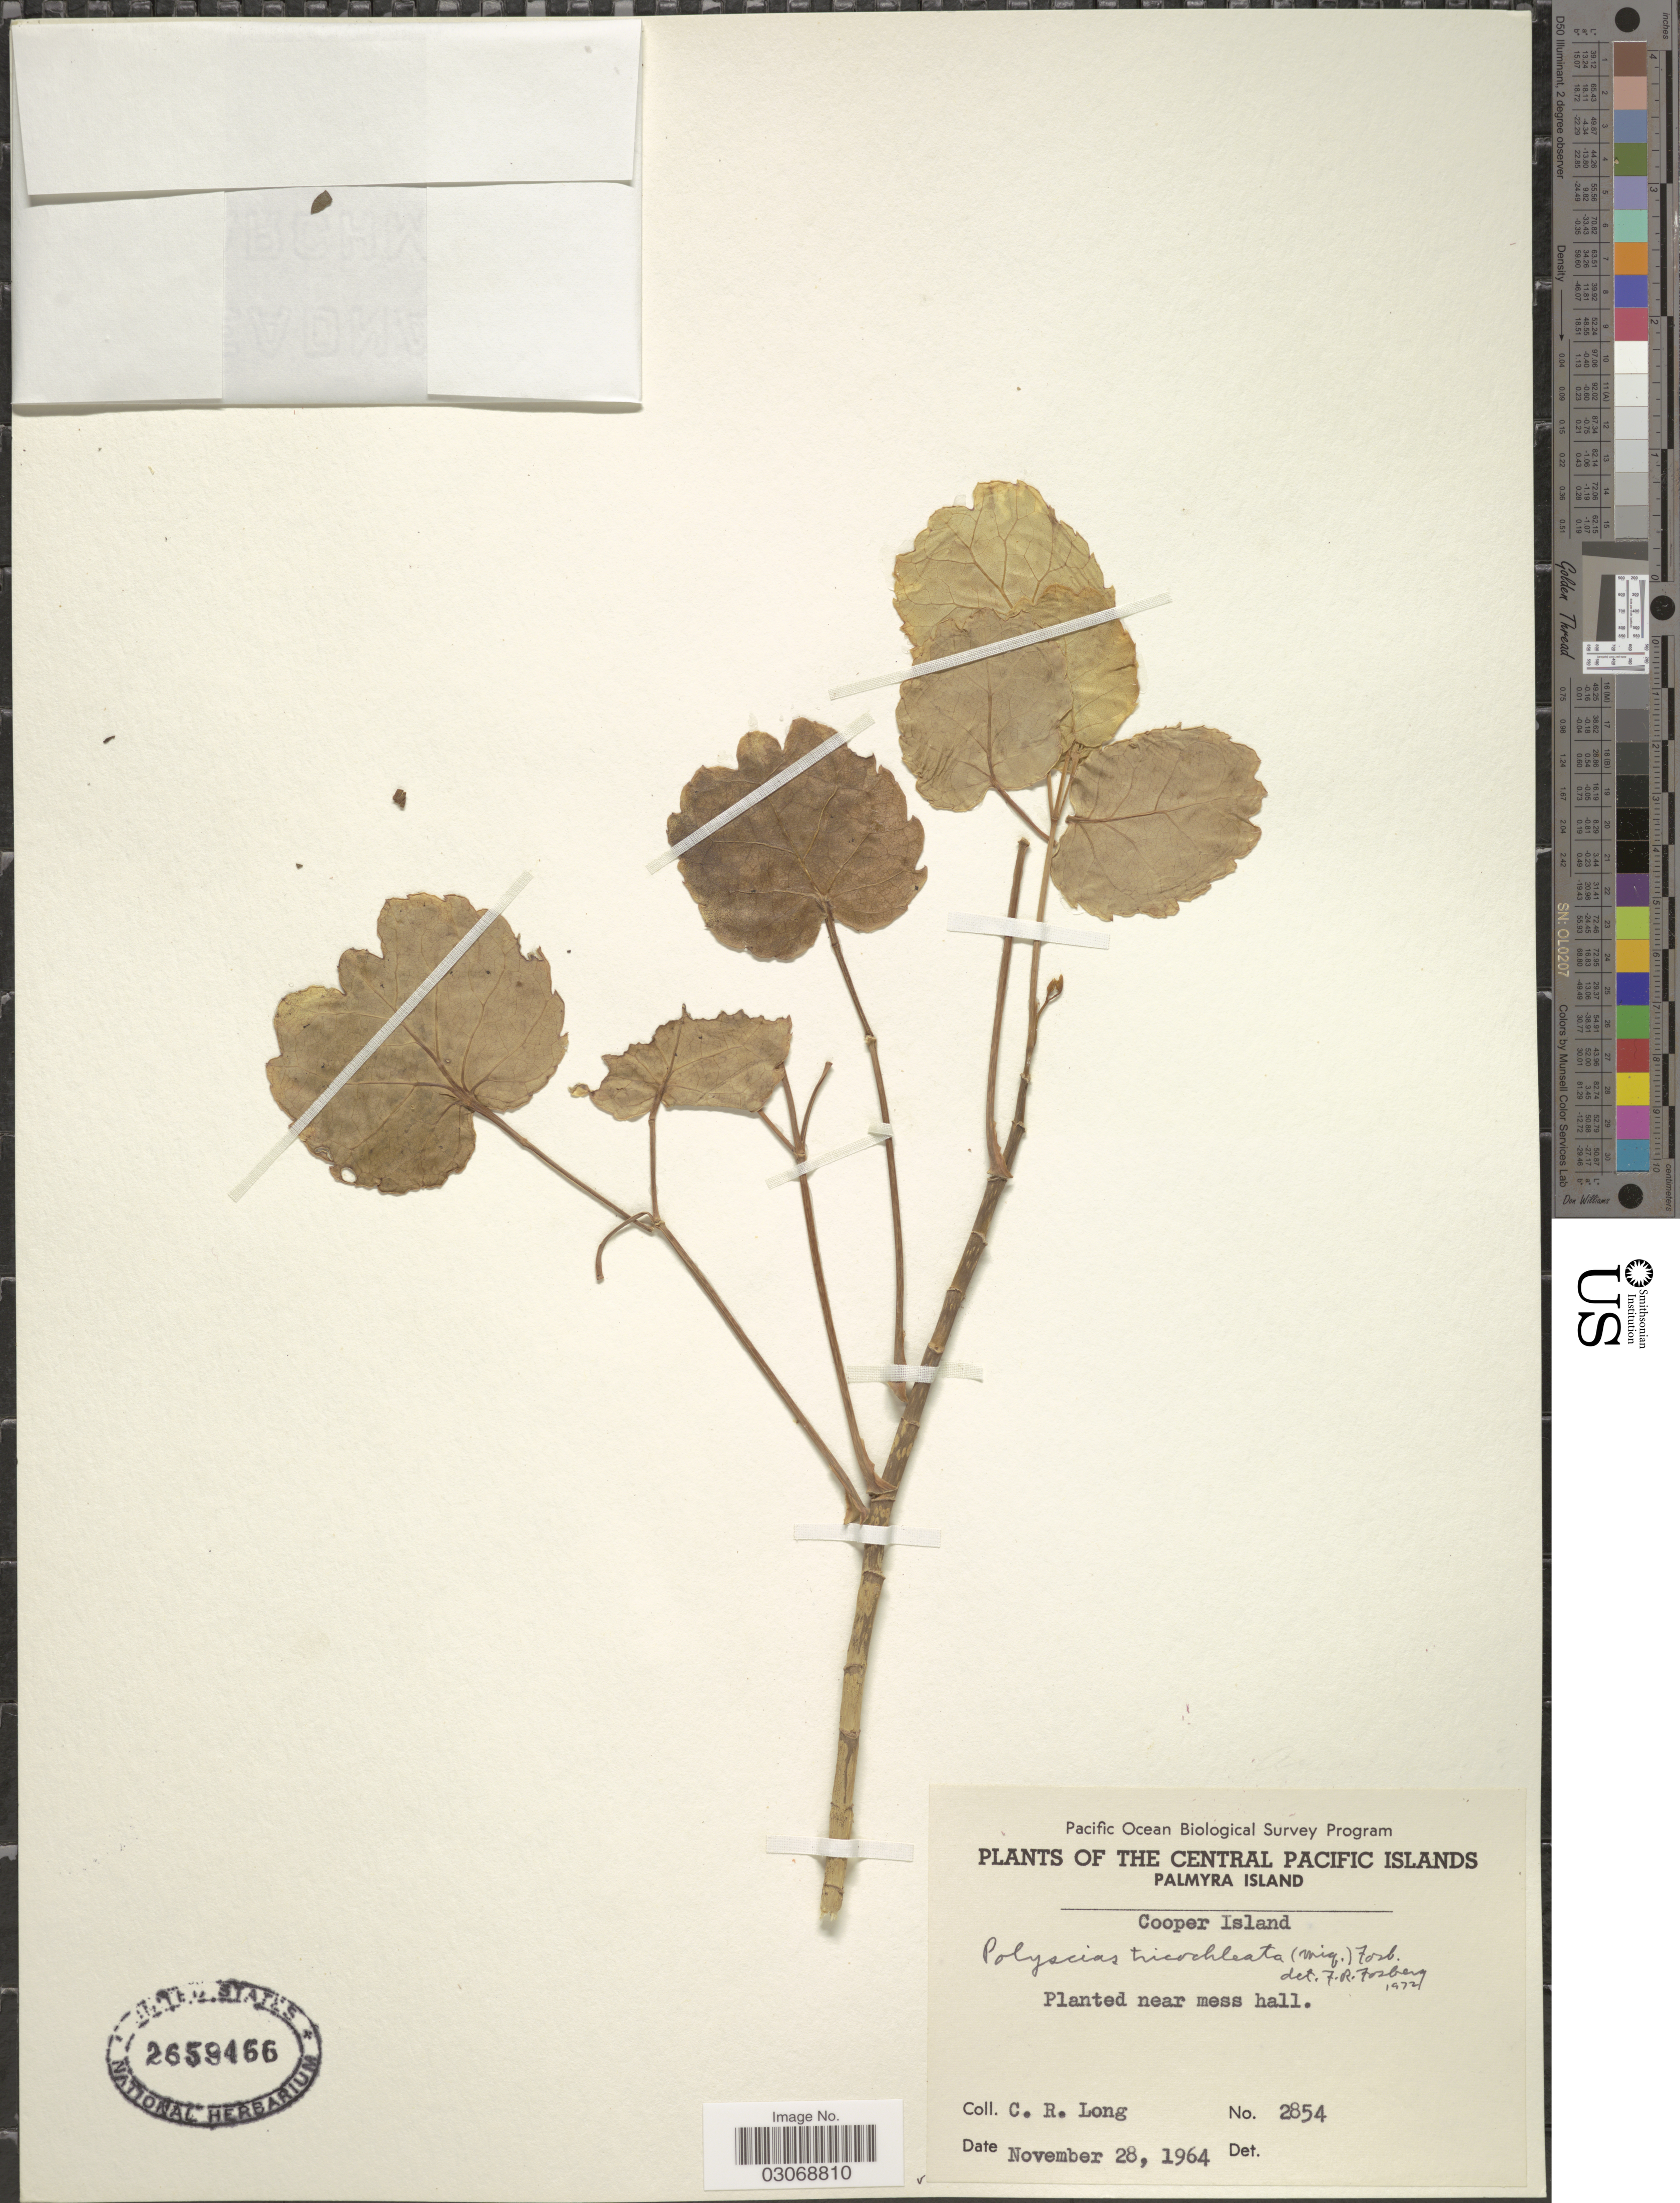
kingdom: Plantae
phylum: Tracheophyta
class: Magnoliopsida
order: Apiales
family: Araliaceae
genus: Polyscias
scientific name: Polyscias scutellaria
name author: (Burm. f.) Fosberg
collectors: C. R. Long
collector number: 2854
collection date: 1964-11-28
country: U.S. Administered Pacific Islands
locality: The Central Pacific Islands. Palmyra Island. Cooper Island. Near mess hall.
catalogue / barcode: US 2659466